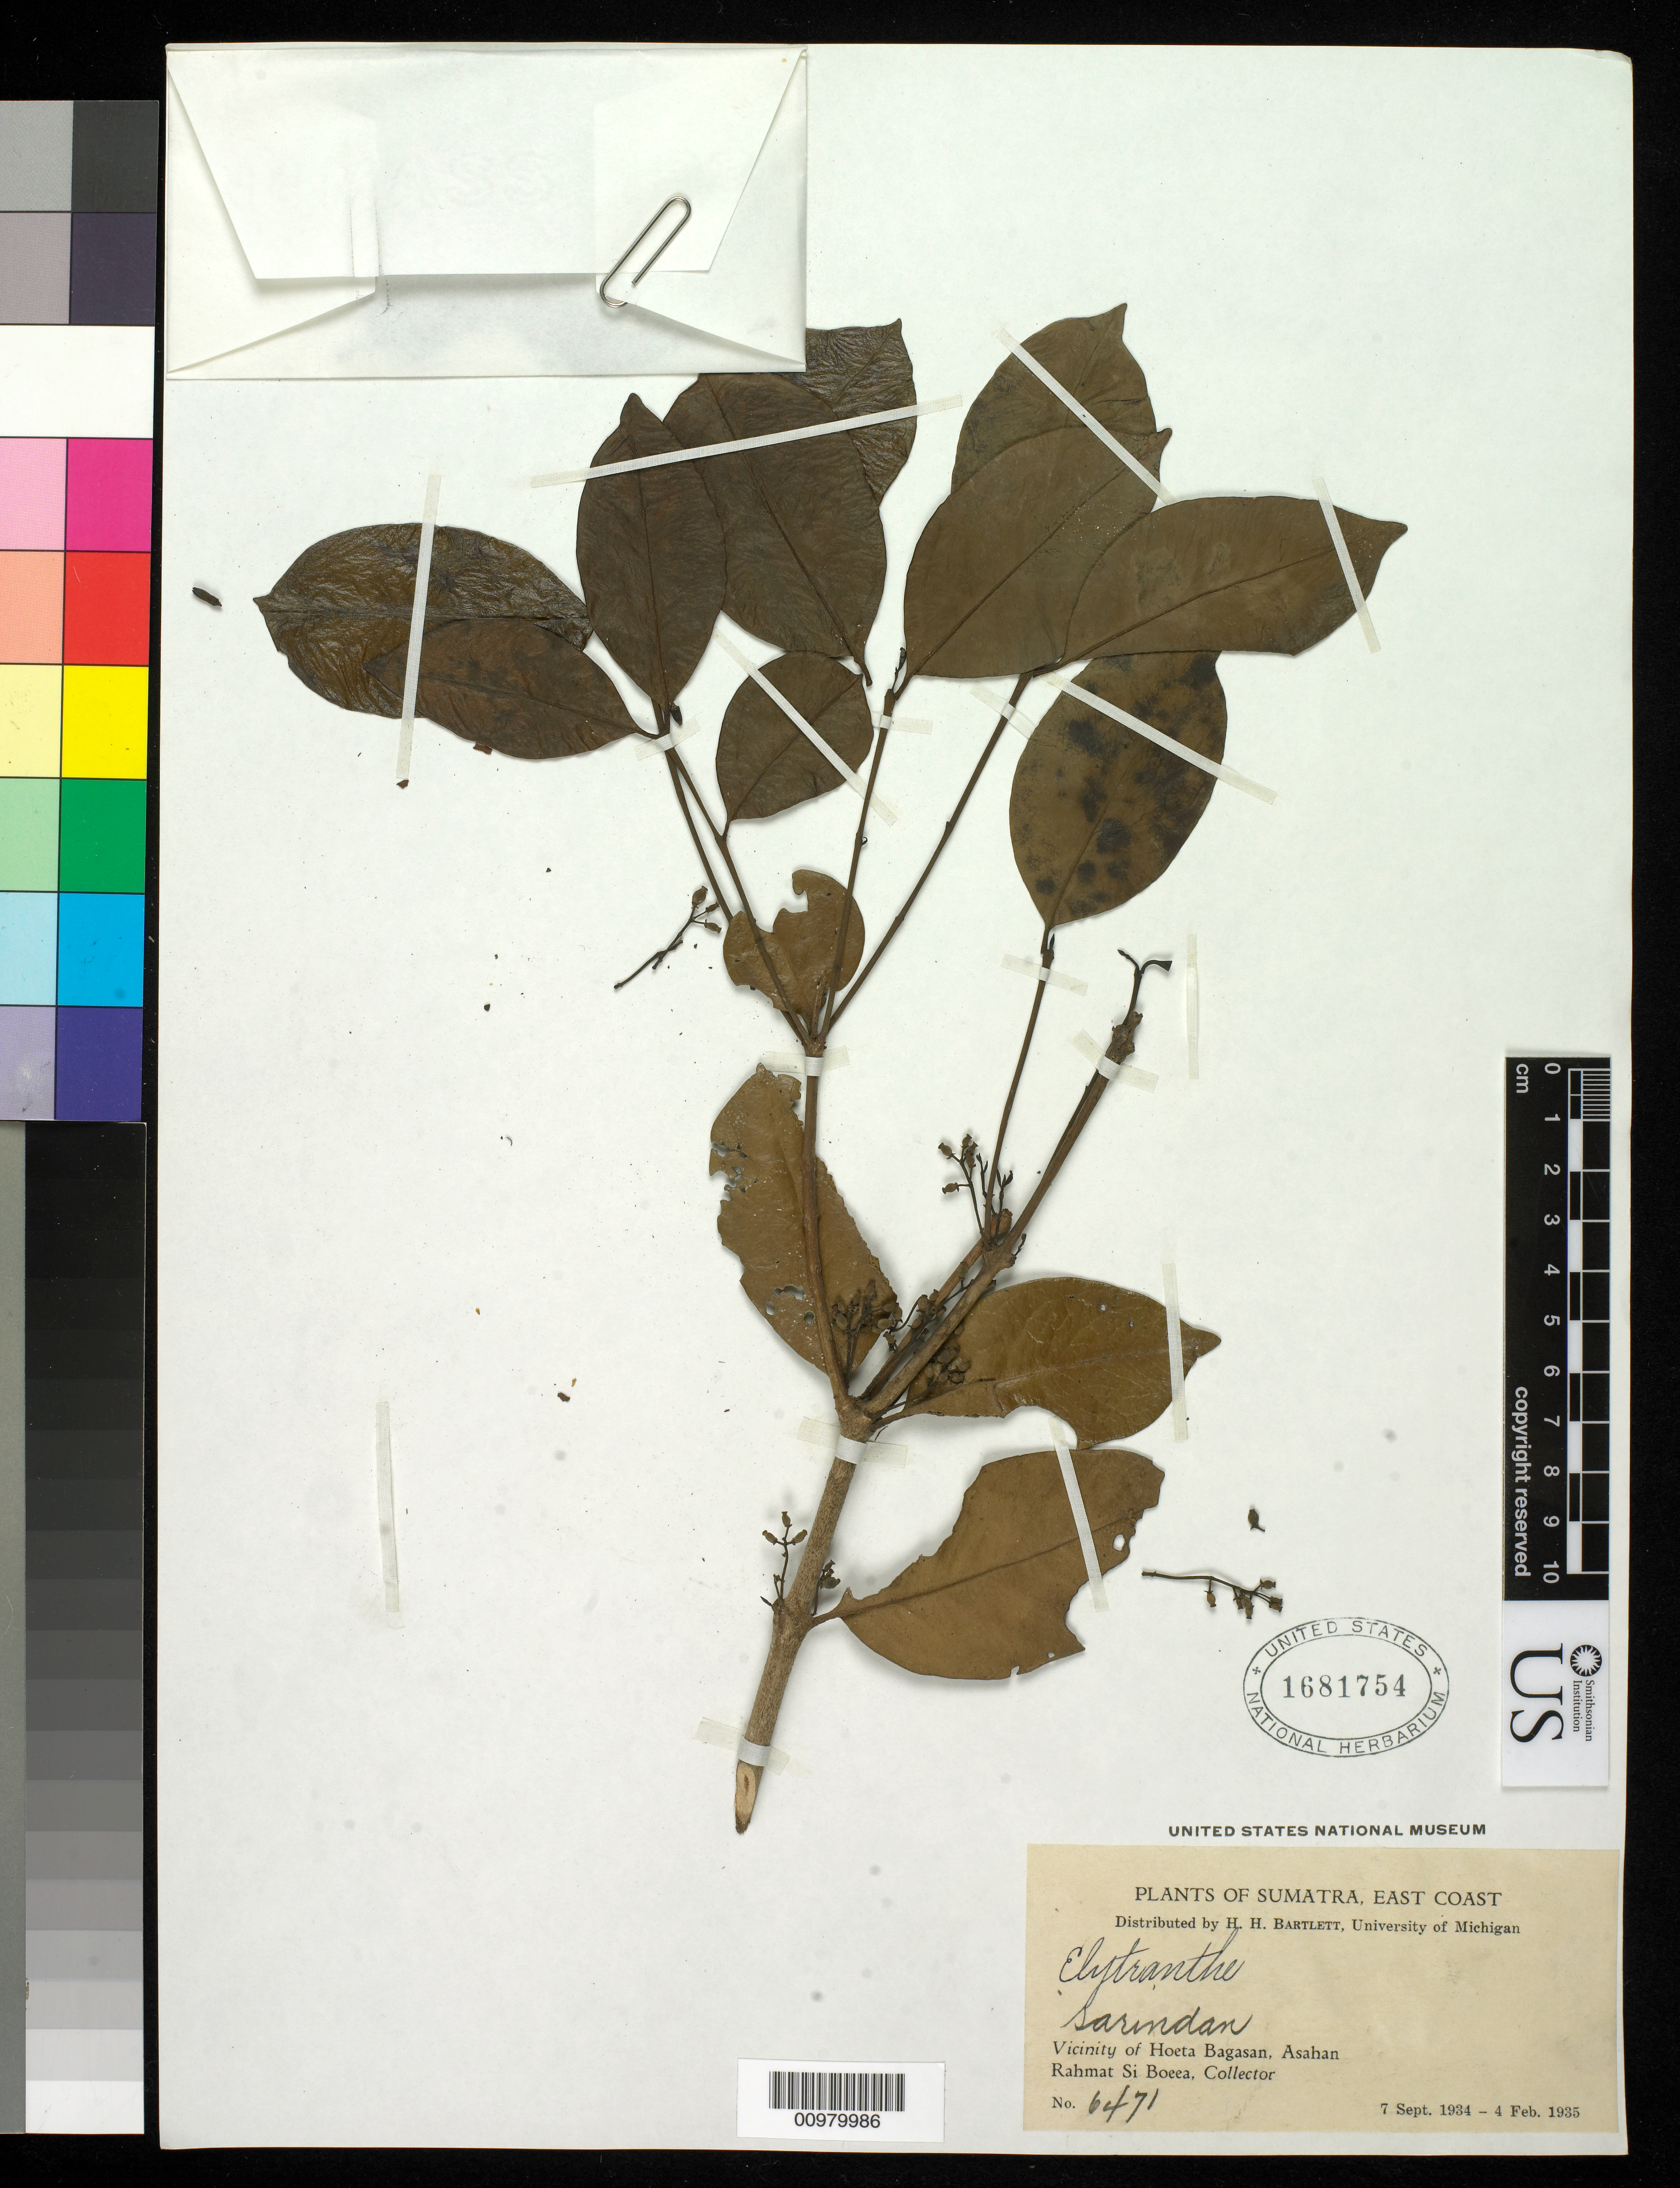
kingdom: Plantae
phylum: Tracheophyta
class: Magnoliopsida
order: Santalales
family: Loranthaceae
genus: Elytranthe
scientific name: Elytranthe sp.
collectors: Rahmat Si Boeea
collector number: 6471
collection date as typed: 07 Oct 1934 to 04 Feb 1935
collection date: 1934-10-07/1935-02-04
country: Indonesia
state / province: Sumatra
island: Sumatra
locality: Vicinity of Hoeta, Asahan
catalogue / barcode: US 1681754